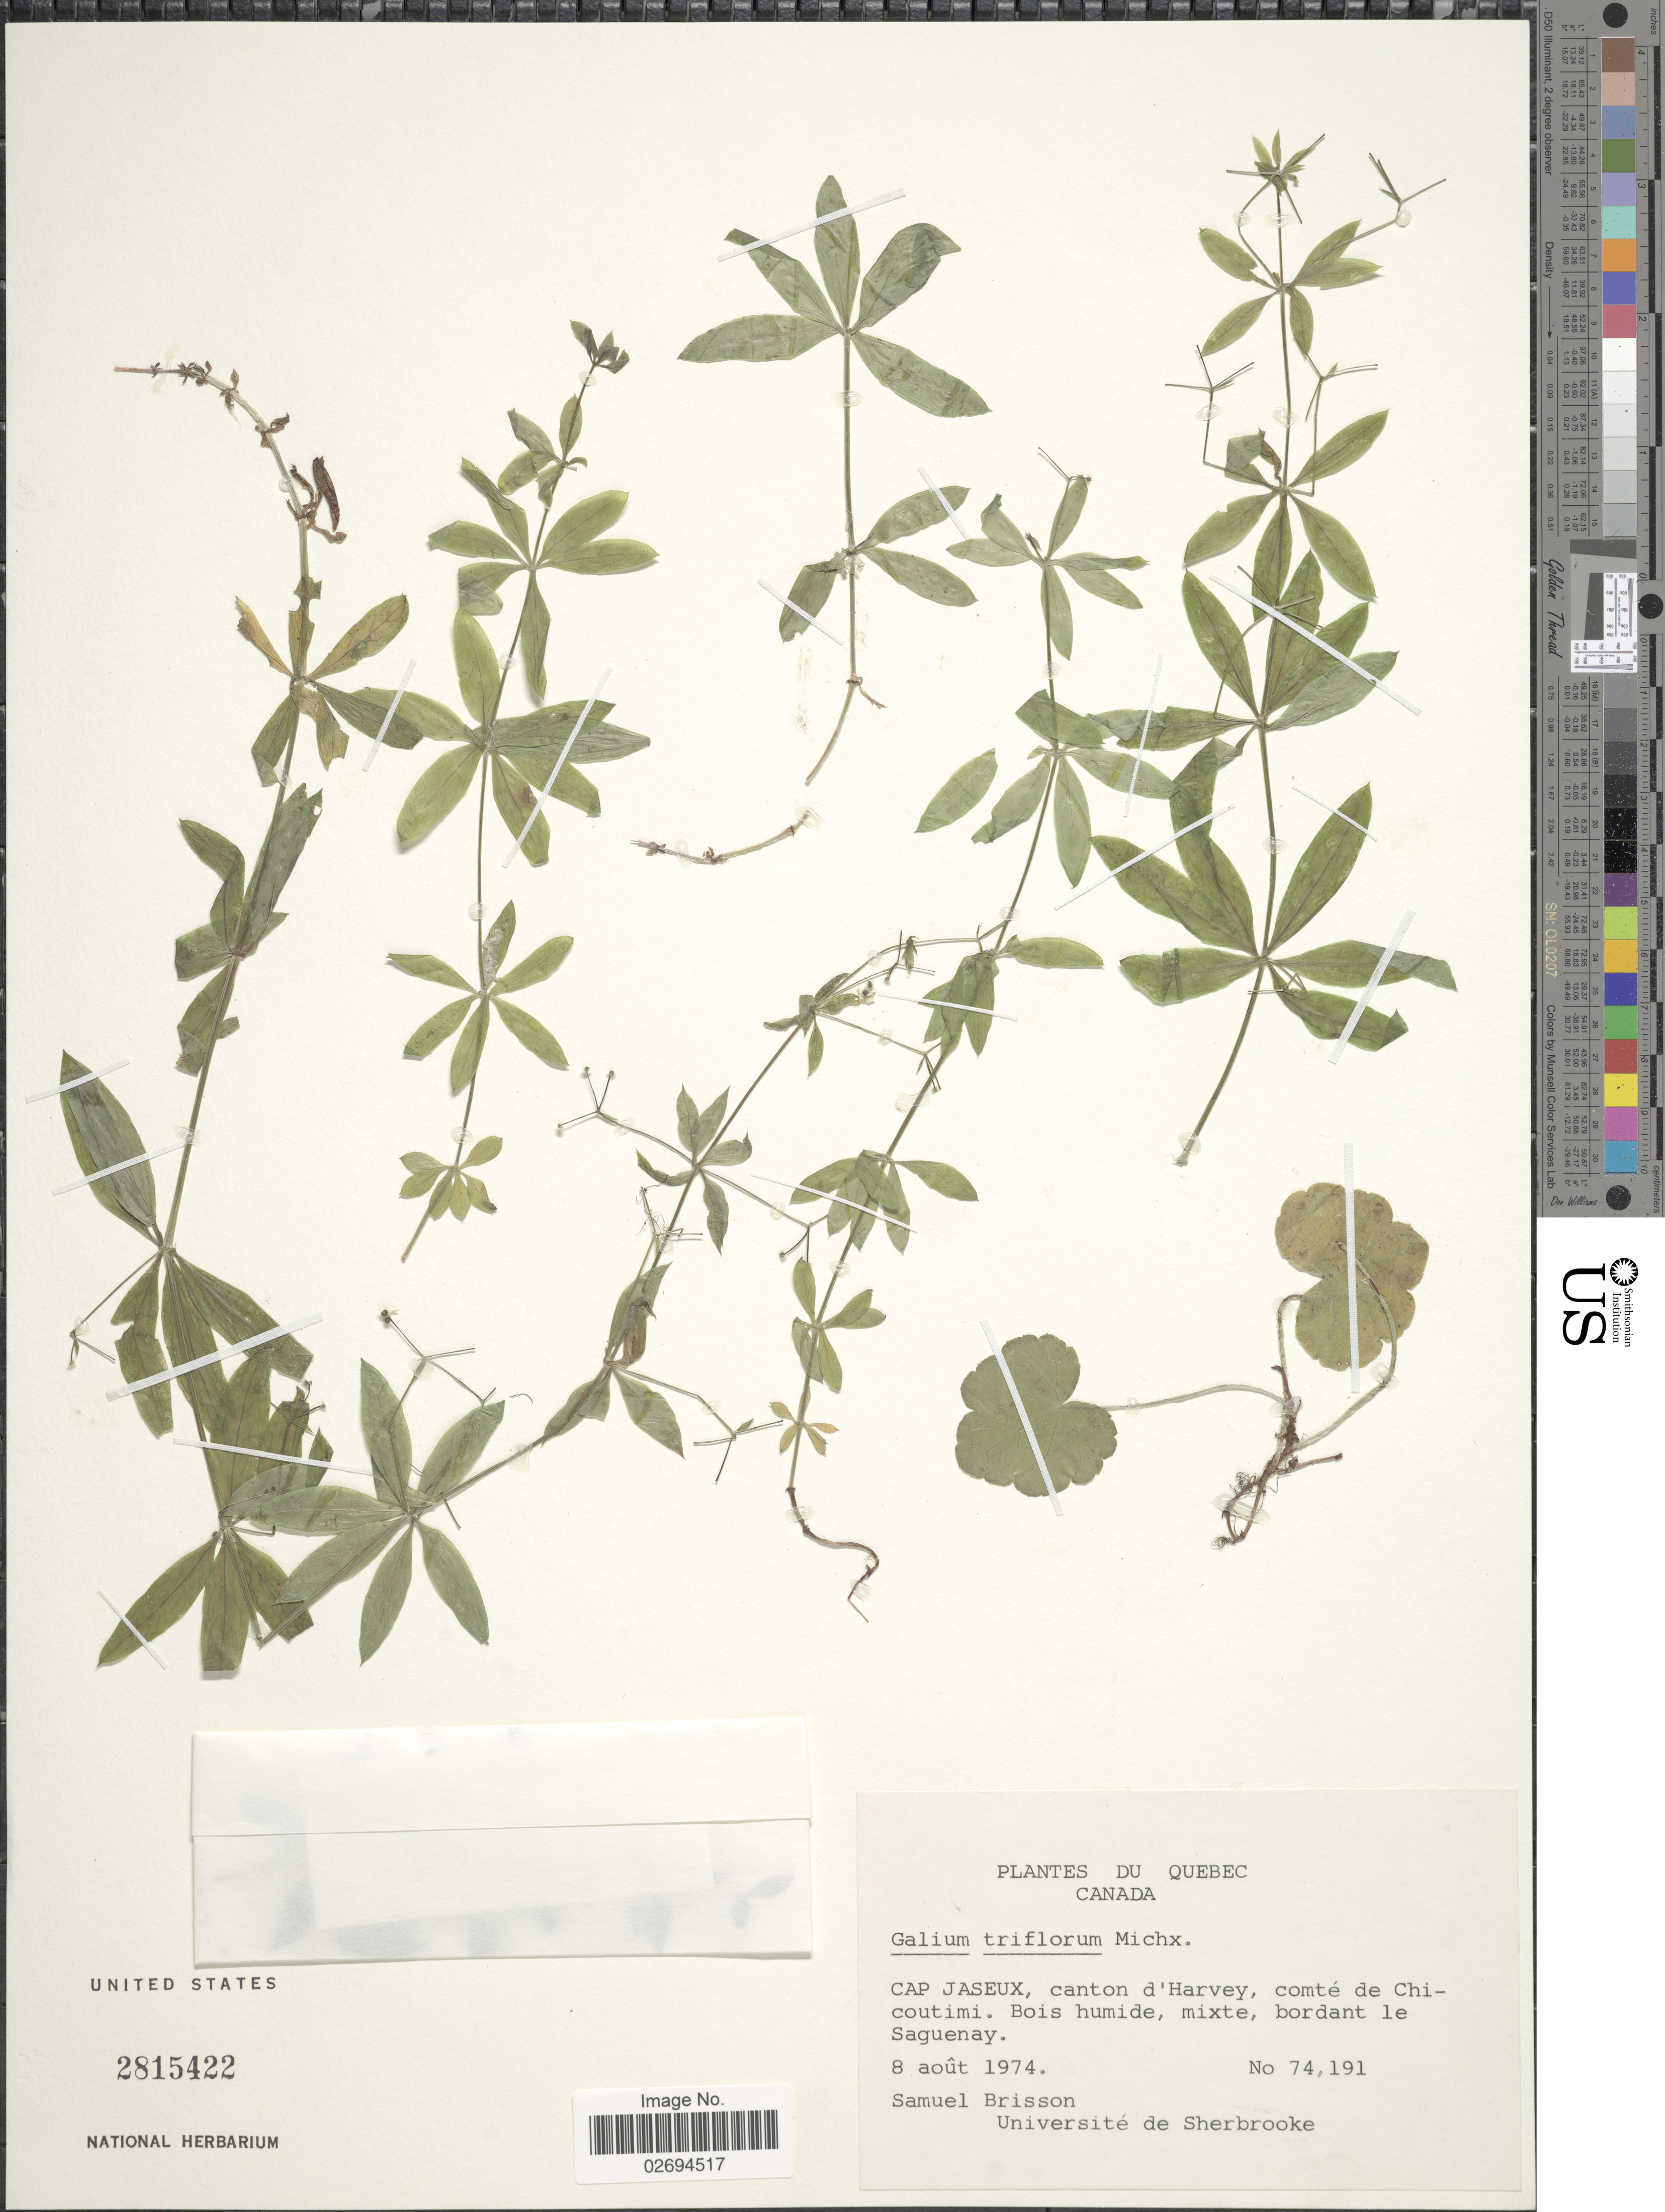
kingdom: Plantae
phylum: Tracheophyta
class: Magnoliopsida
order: Gentianales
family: Rubiaceae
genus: Galium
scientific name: Galium triflorum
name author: Michx.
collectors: S. Brisson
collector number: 74191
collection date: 1974-08-08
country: Canada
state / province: Quebec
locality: Cap Jaseux, canton d'Harvey, comté de Chicoutimi. Bordant le Saguenay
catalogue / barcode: US 2815422